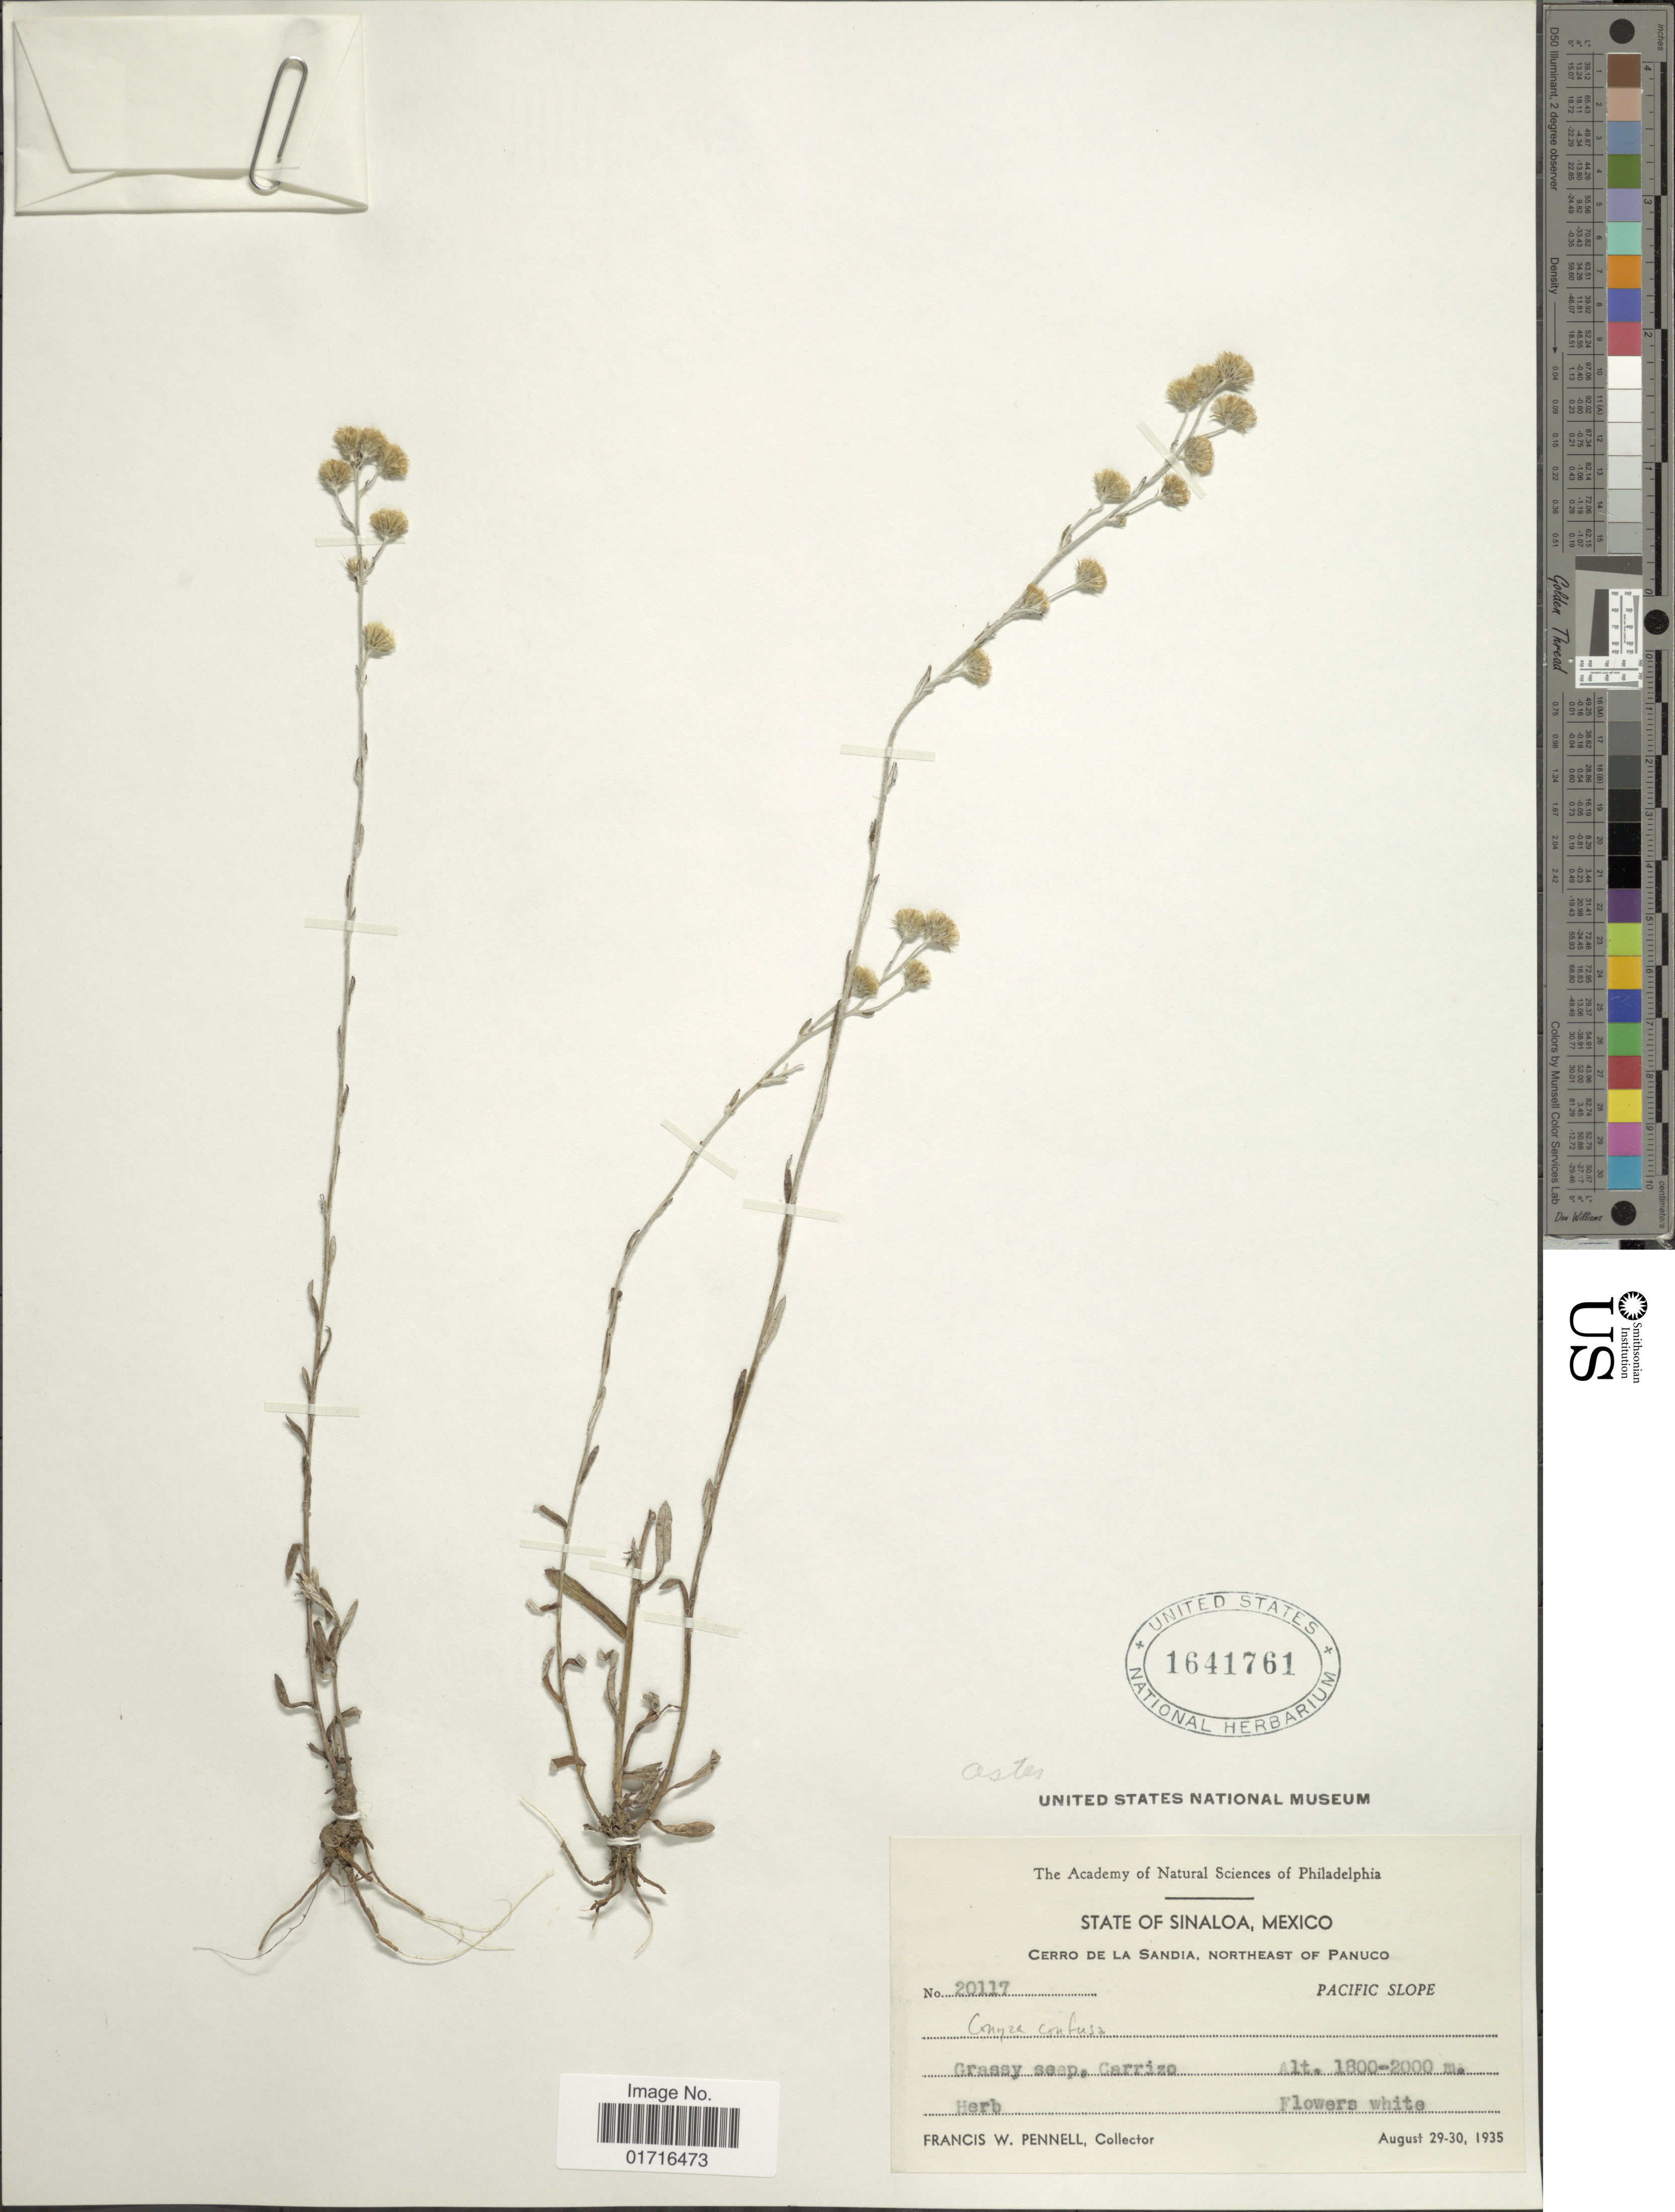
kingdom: Plantae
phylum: Tracheophyta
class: Magnoliopsida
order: Asterales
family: Asteraceae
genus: Conyza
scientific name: Conyza confusa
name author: Cronq.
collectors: F. W. Pennell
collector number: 20117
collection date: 1935-08-29/1935-08-30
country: Mexico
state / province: Sinaloa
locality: Cerro de la Sandia, Northeast of Panuco, Pacific Slope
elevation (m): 1800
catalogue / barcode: US 1641761